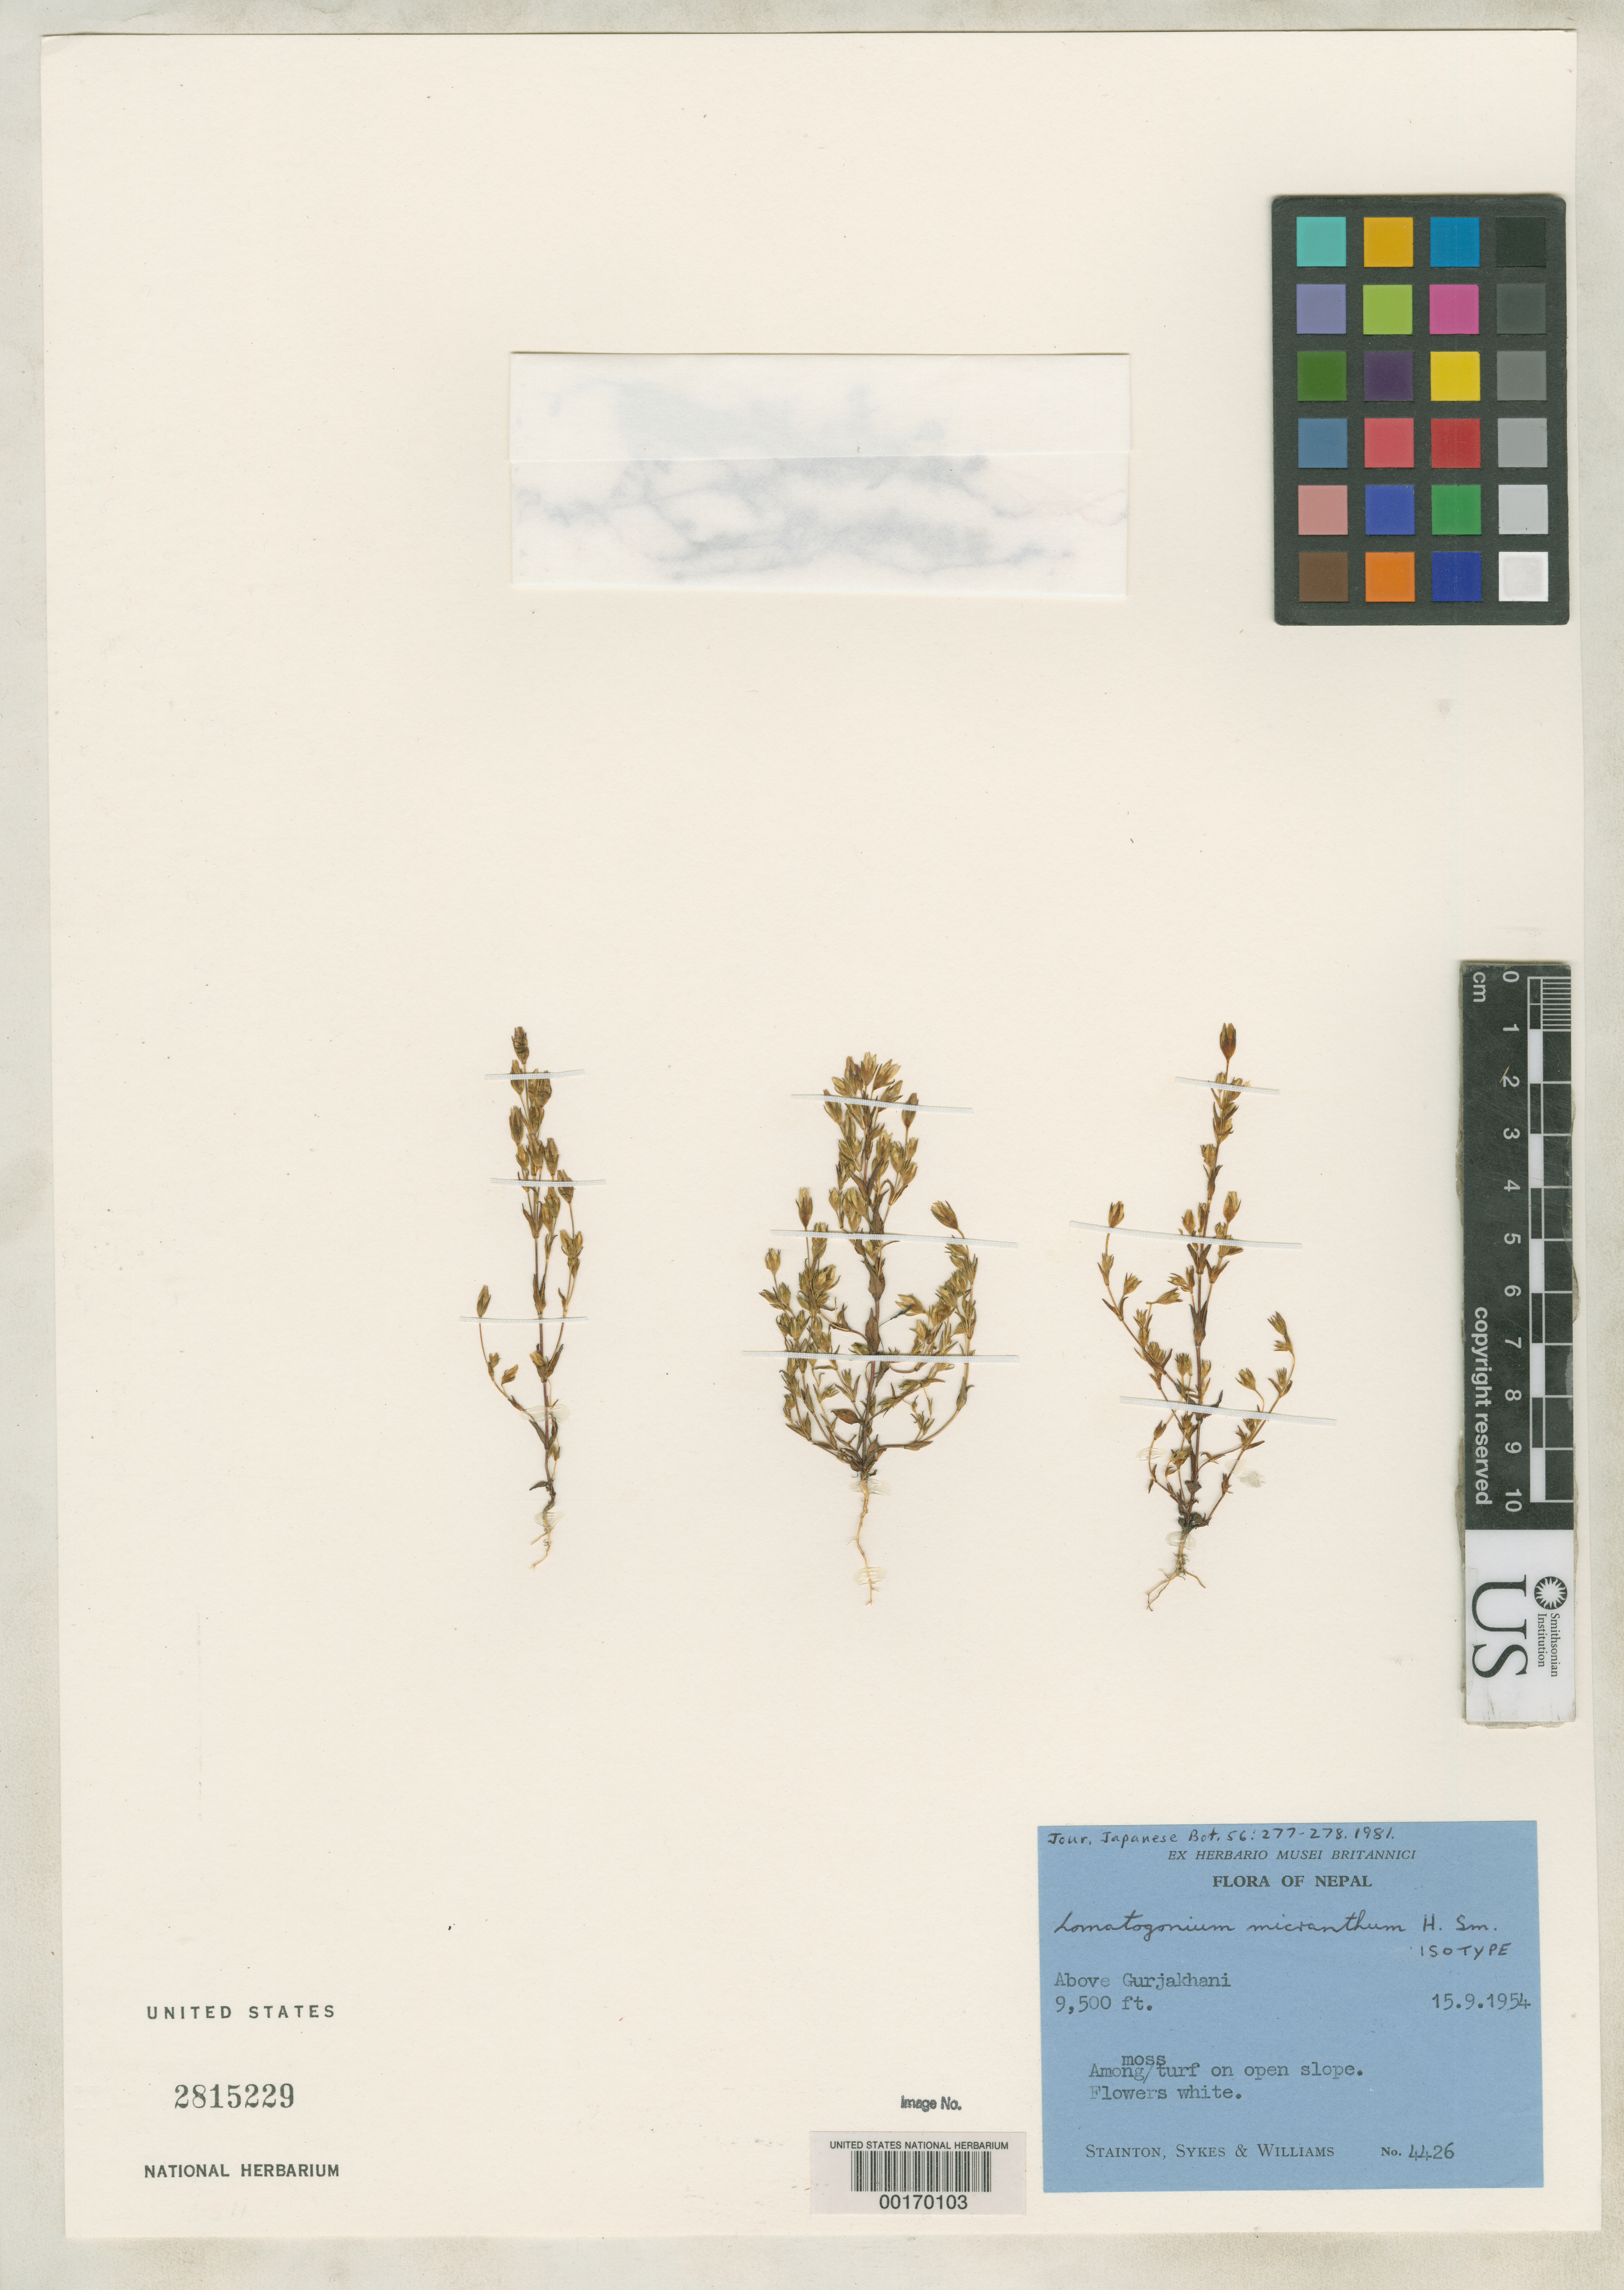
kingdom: Plantae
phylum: Tracheophyta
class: Magnoliopsida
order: Gentianales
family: Gentianaceae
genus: Lomatogonium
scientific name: Lomatogonium micranthum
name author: Harry Sm.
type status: Isotype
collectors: J. Stainton, W. R. Sykes & L. H. J. Williams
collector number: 4426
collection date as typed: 15 Sep 1954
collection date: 1954-09-15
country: Nepal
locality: Above Gurjakhani.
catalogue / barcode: US 2815229